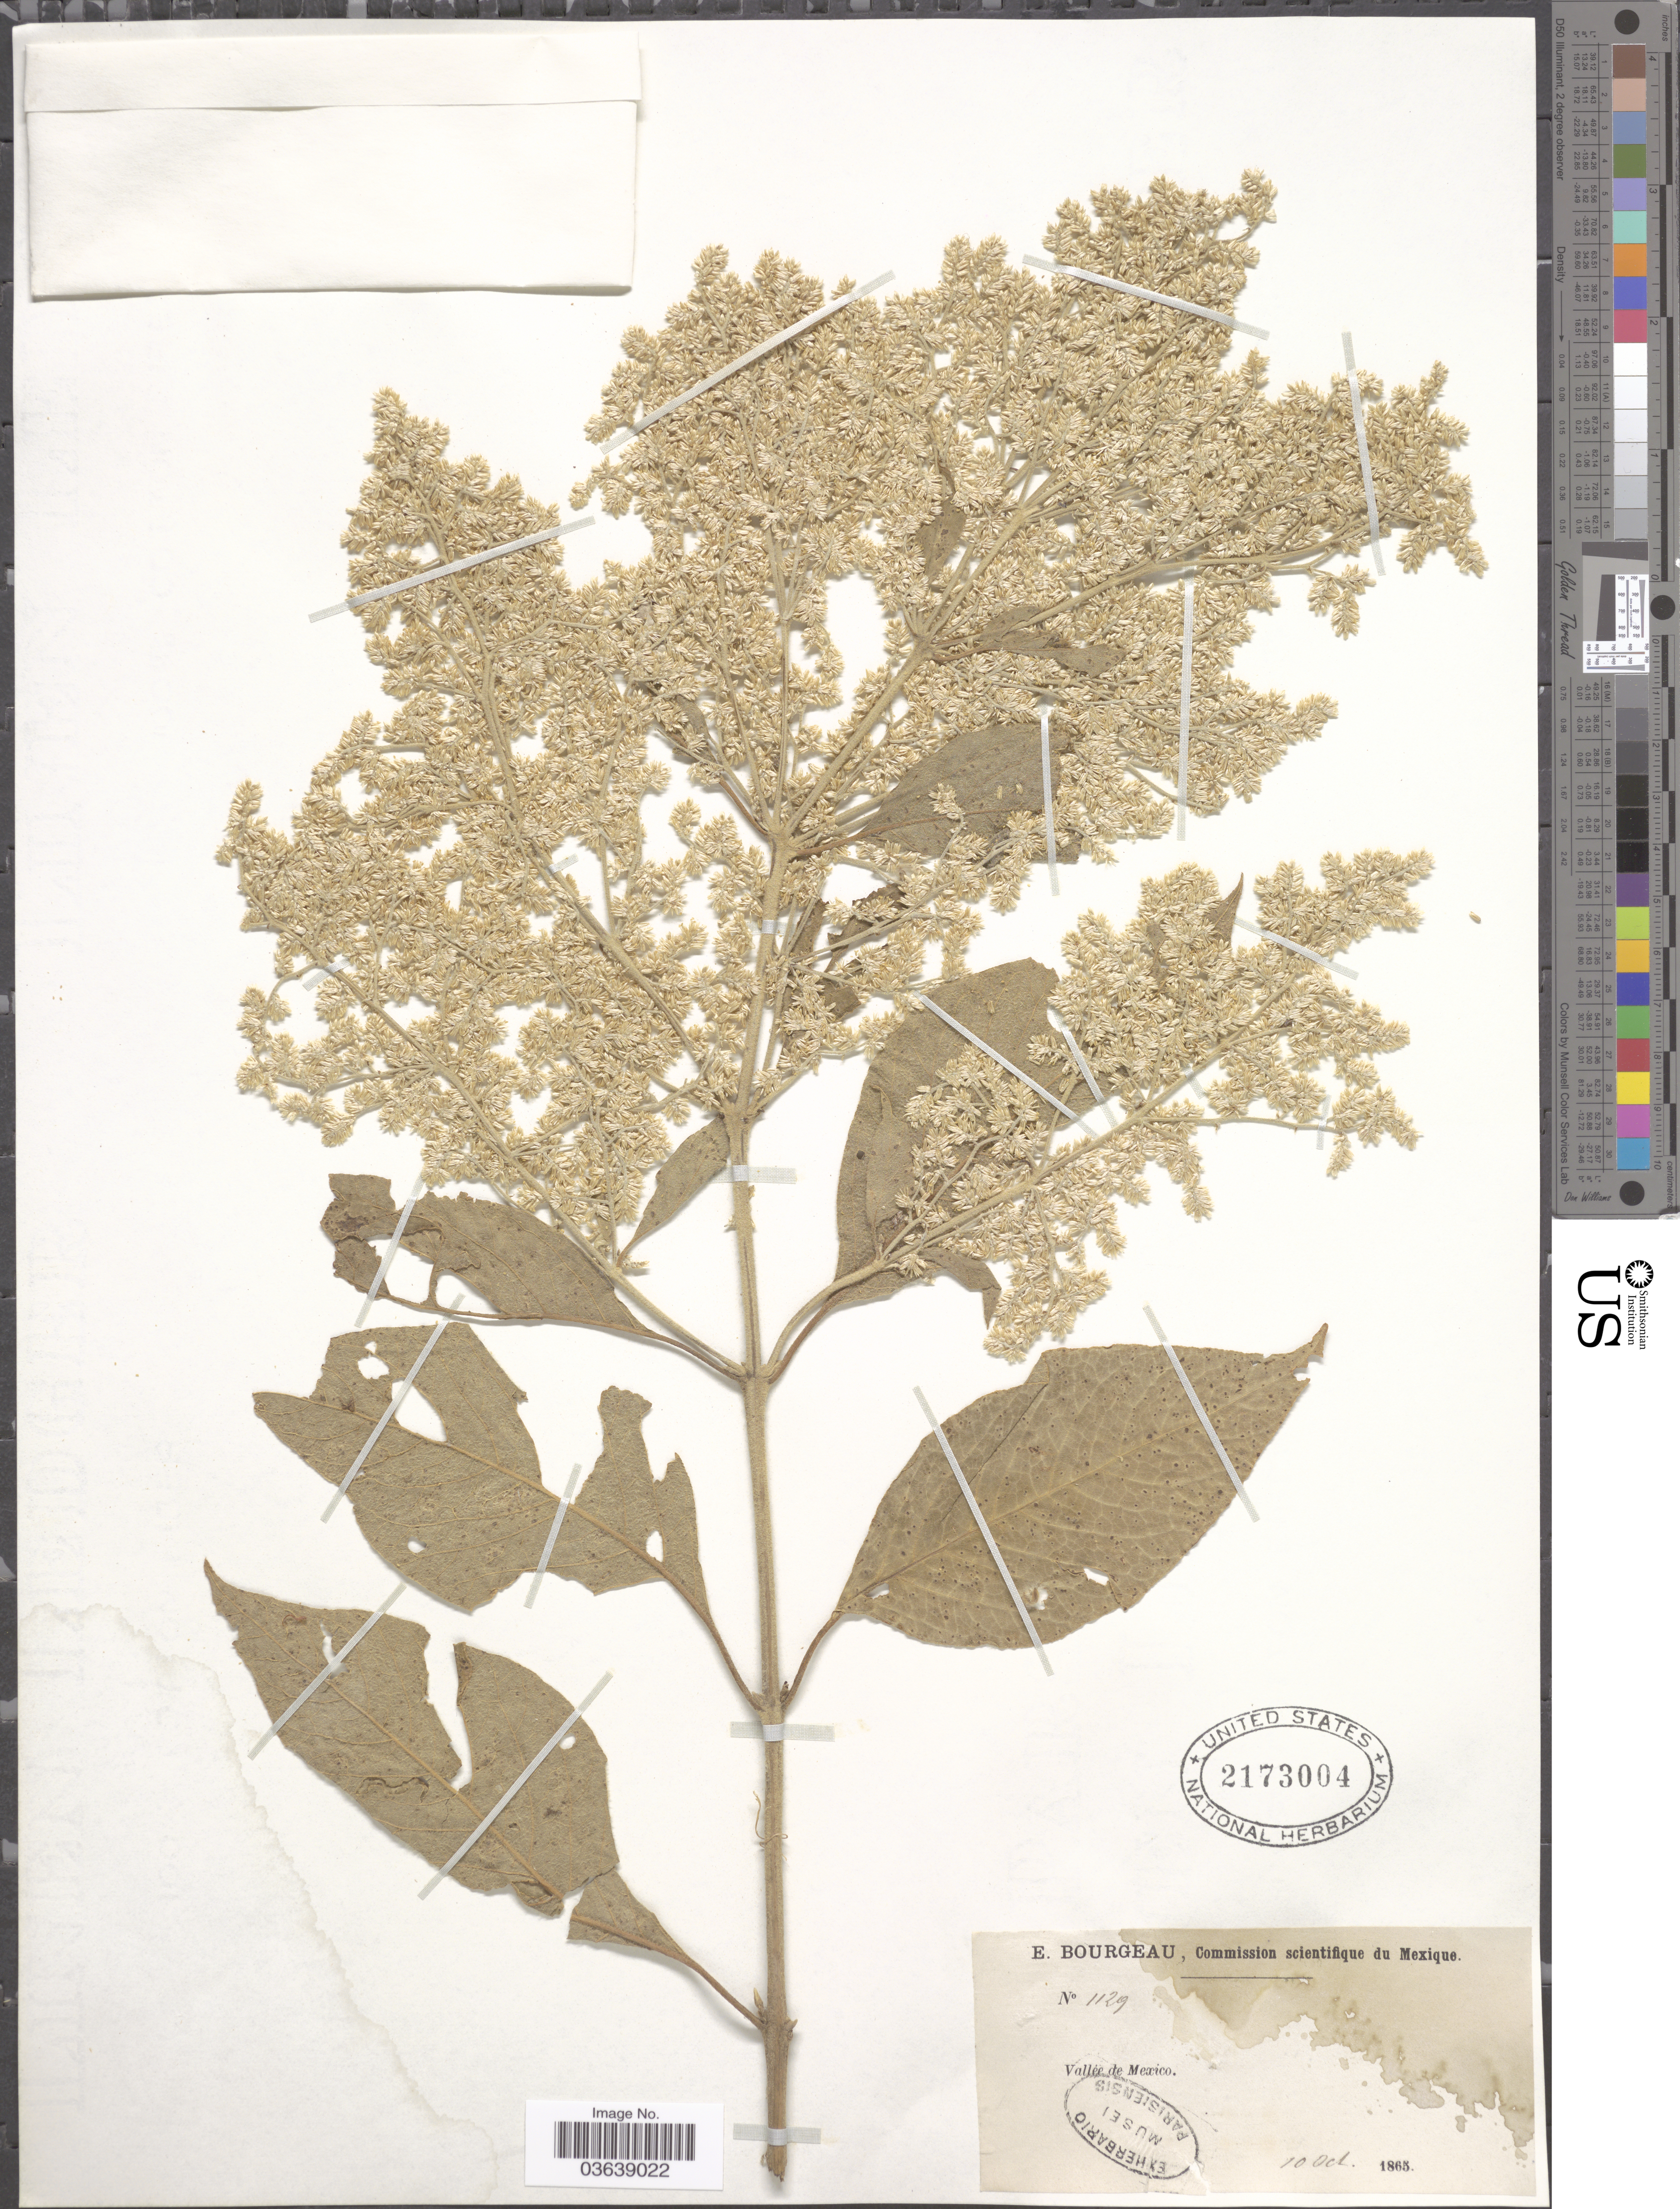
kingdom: Plantae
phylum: Tracheophyta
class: Magnoliopsida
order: Caryophyllales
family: Amaranthaceae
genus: Iresine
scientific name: Iresine grandis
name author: Standl.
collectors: E. Bourgeau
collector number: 1129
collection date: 1865-10-10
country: Mexico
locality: Vallée de Mexico.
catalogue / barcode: US 2173004